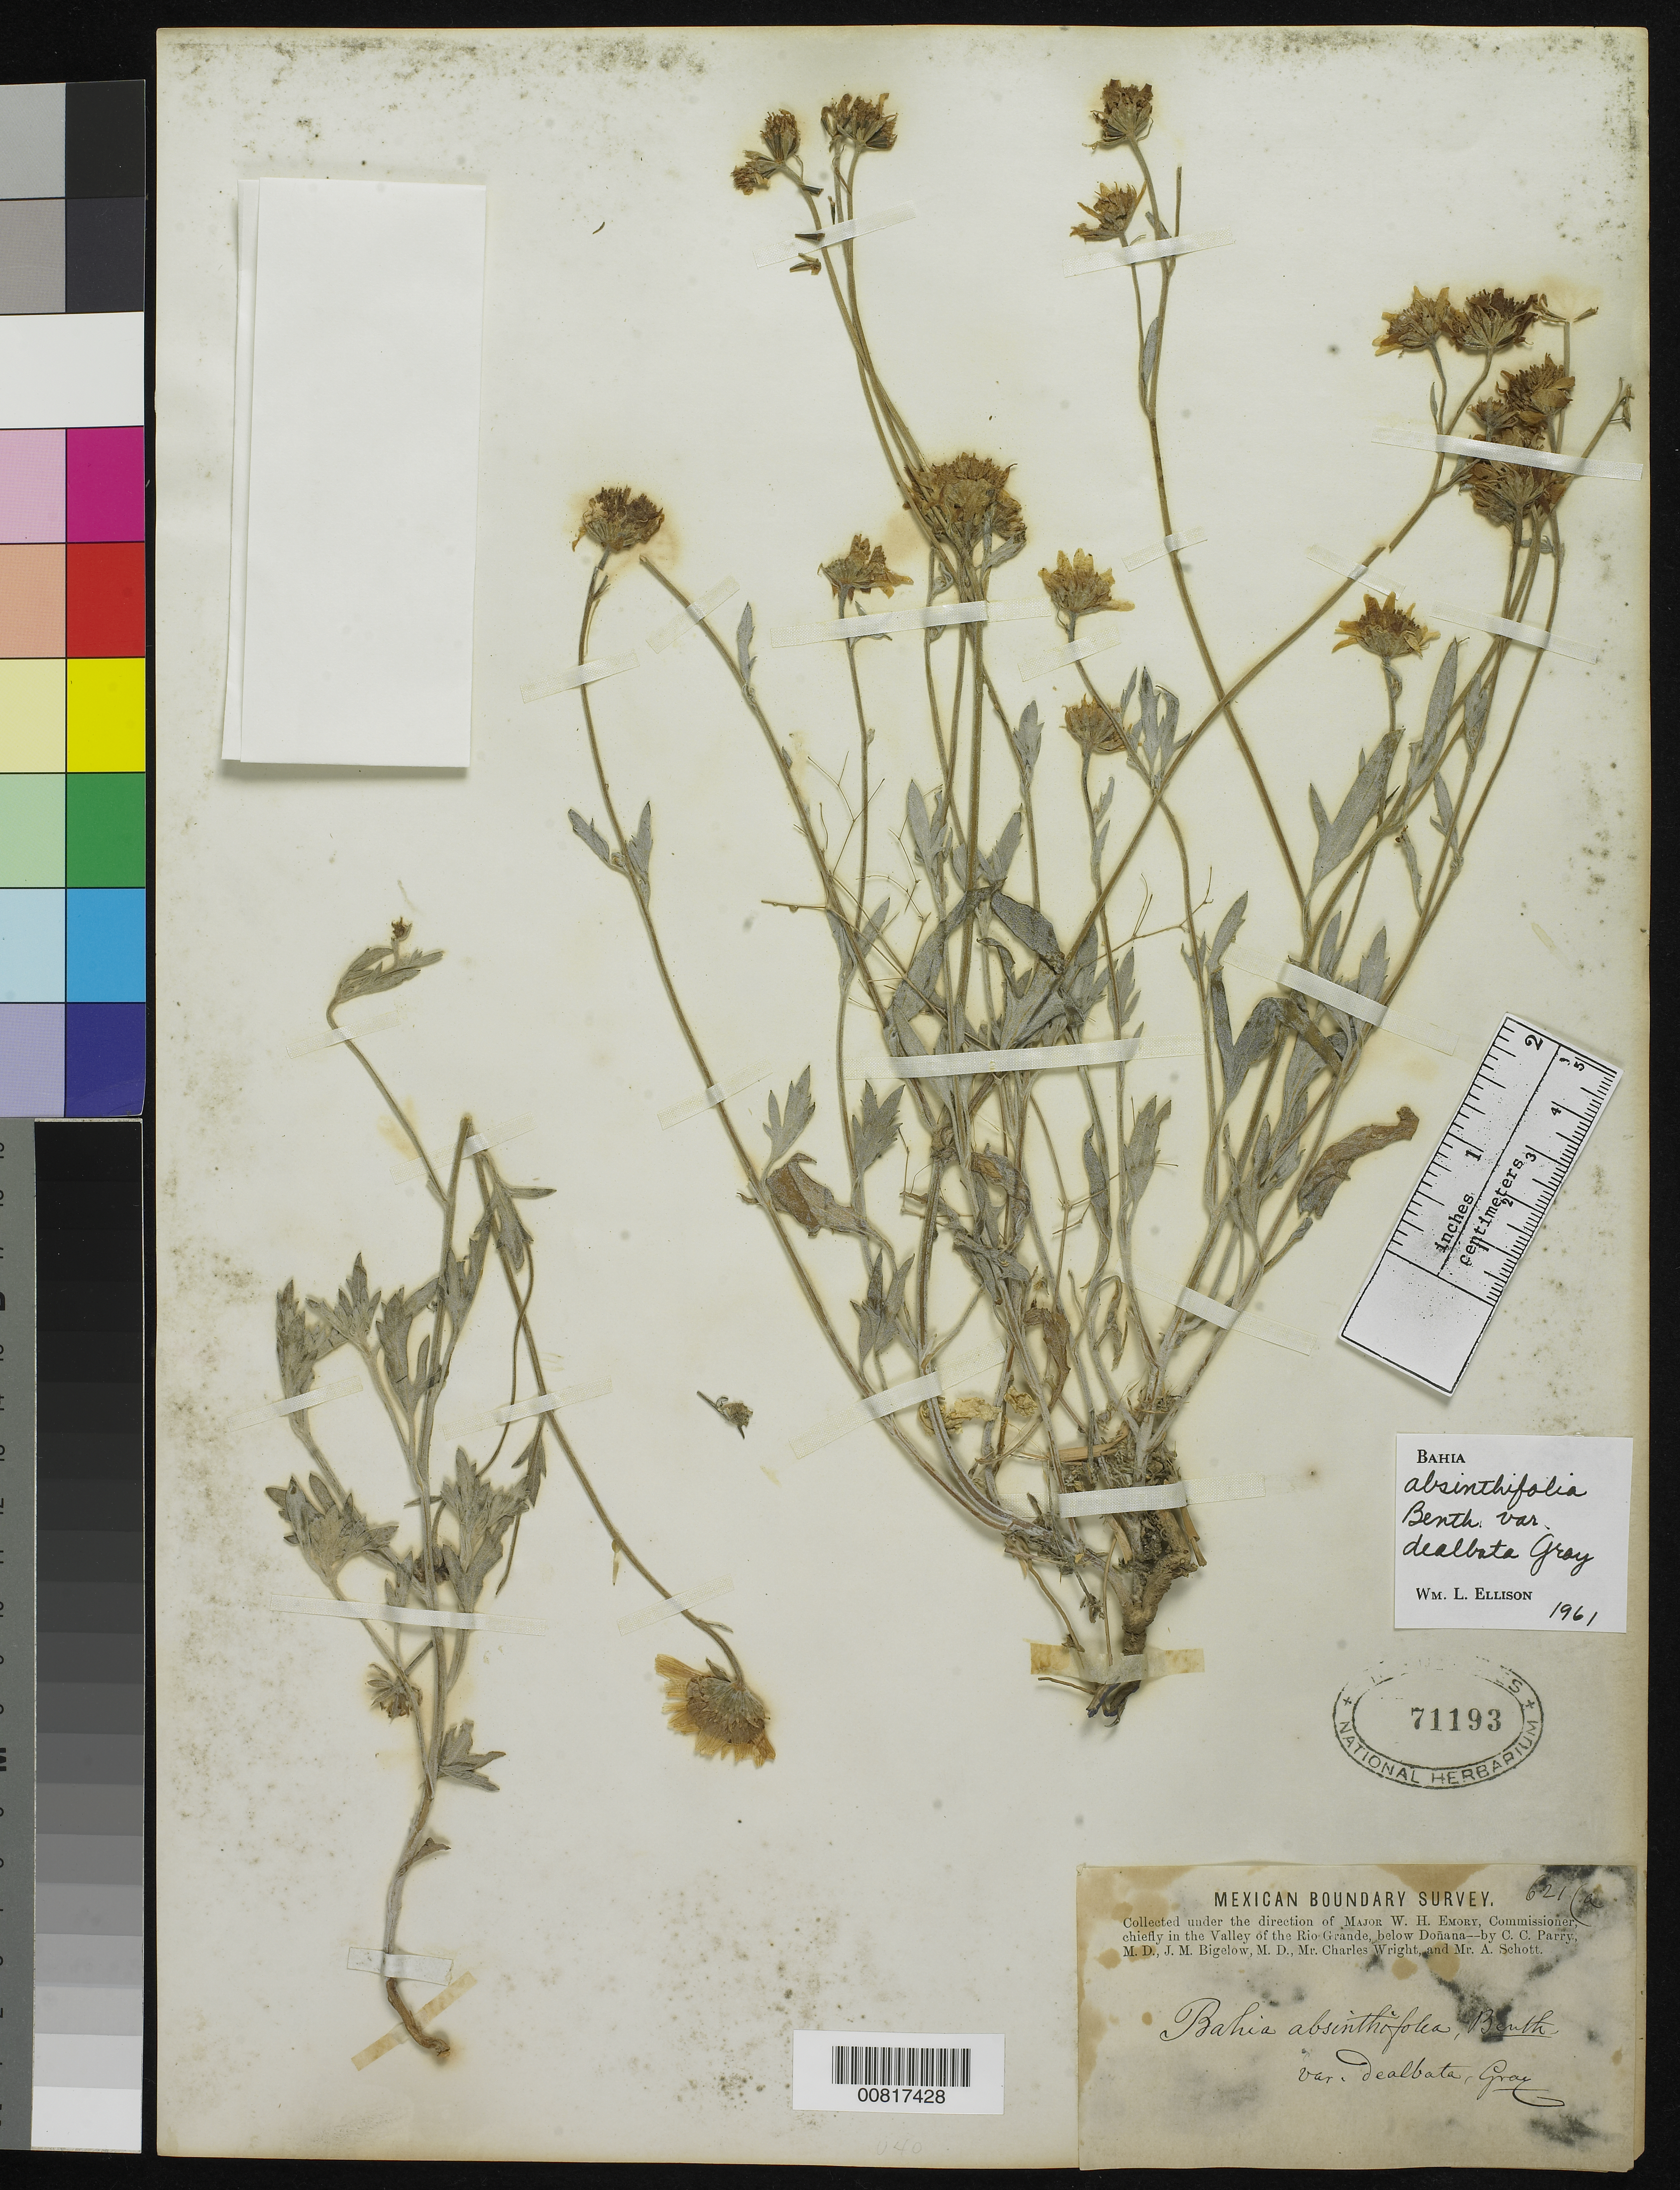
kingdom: Plantae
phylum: Tracheophyta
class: Magnoliopsida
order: Asterales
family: Asteraceae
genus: Bahia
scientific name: Bahia absinthifolia var. dealbata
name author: A. Gray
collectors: C. C. Parry, J. M. Bigelow, C. Wright & A. C. V. Schott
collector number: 621a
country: United States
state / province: New Mexico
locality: Valley of the Rio Grande, below Doñana, New Mexico.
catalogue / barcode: US 71193